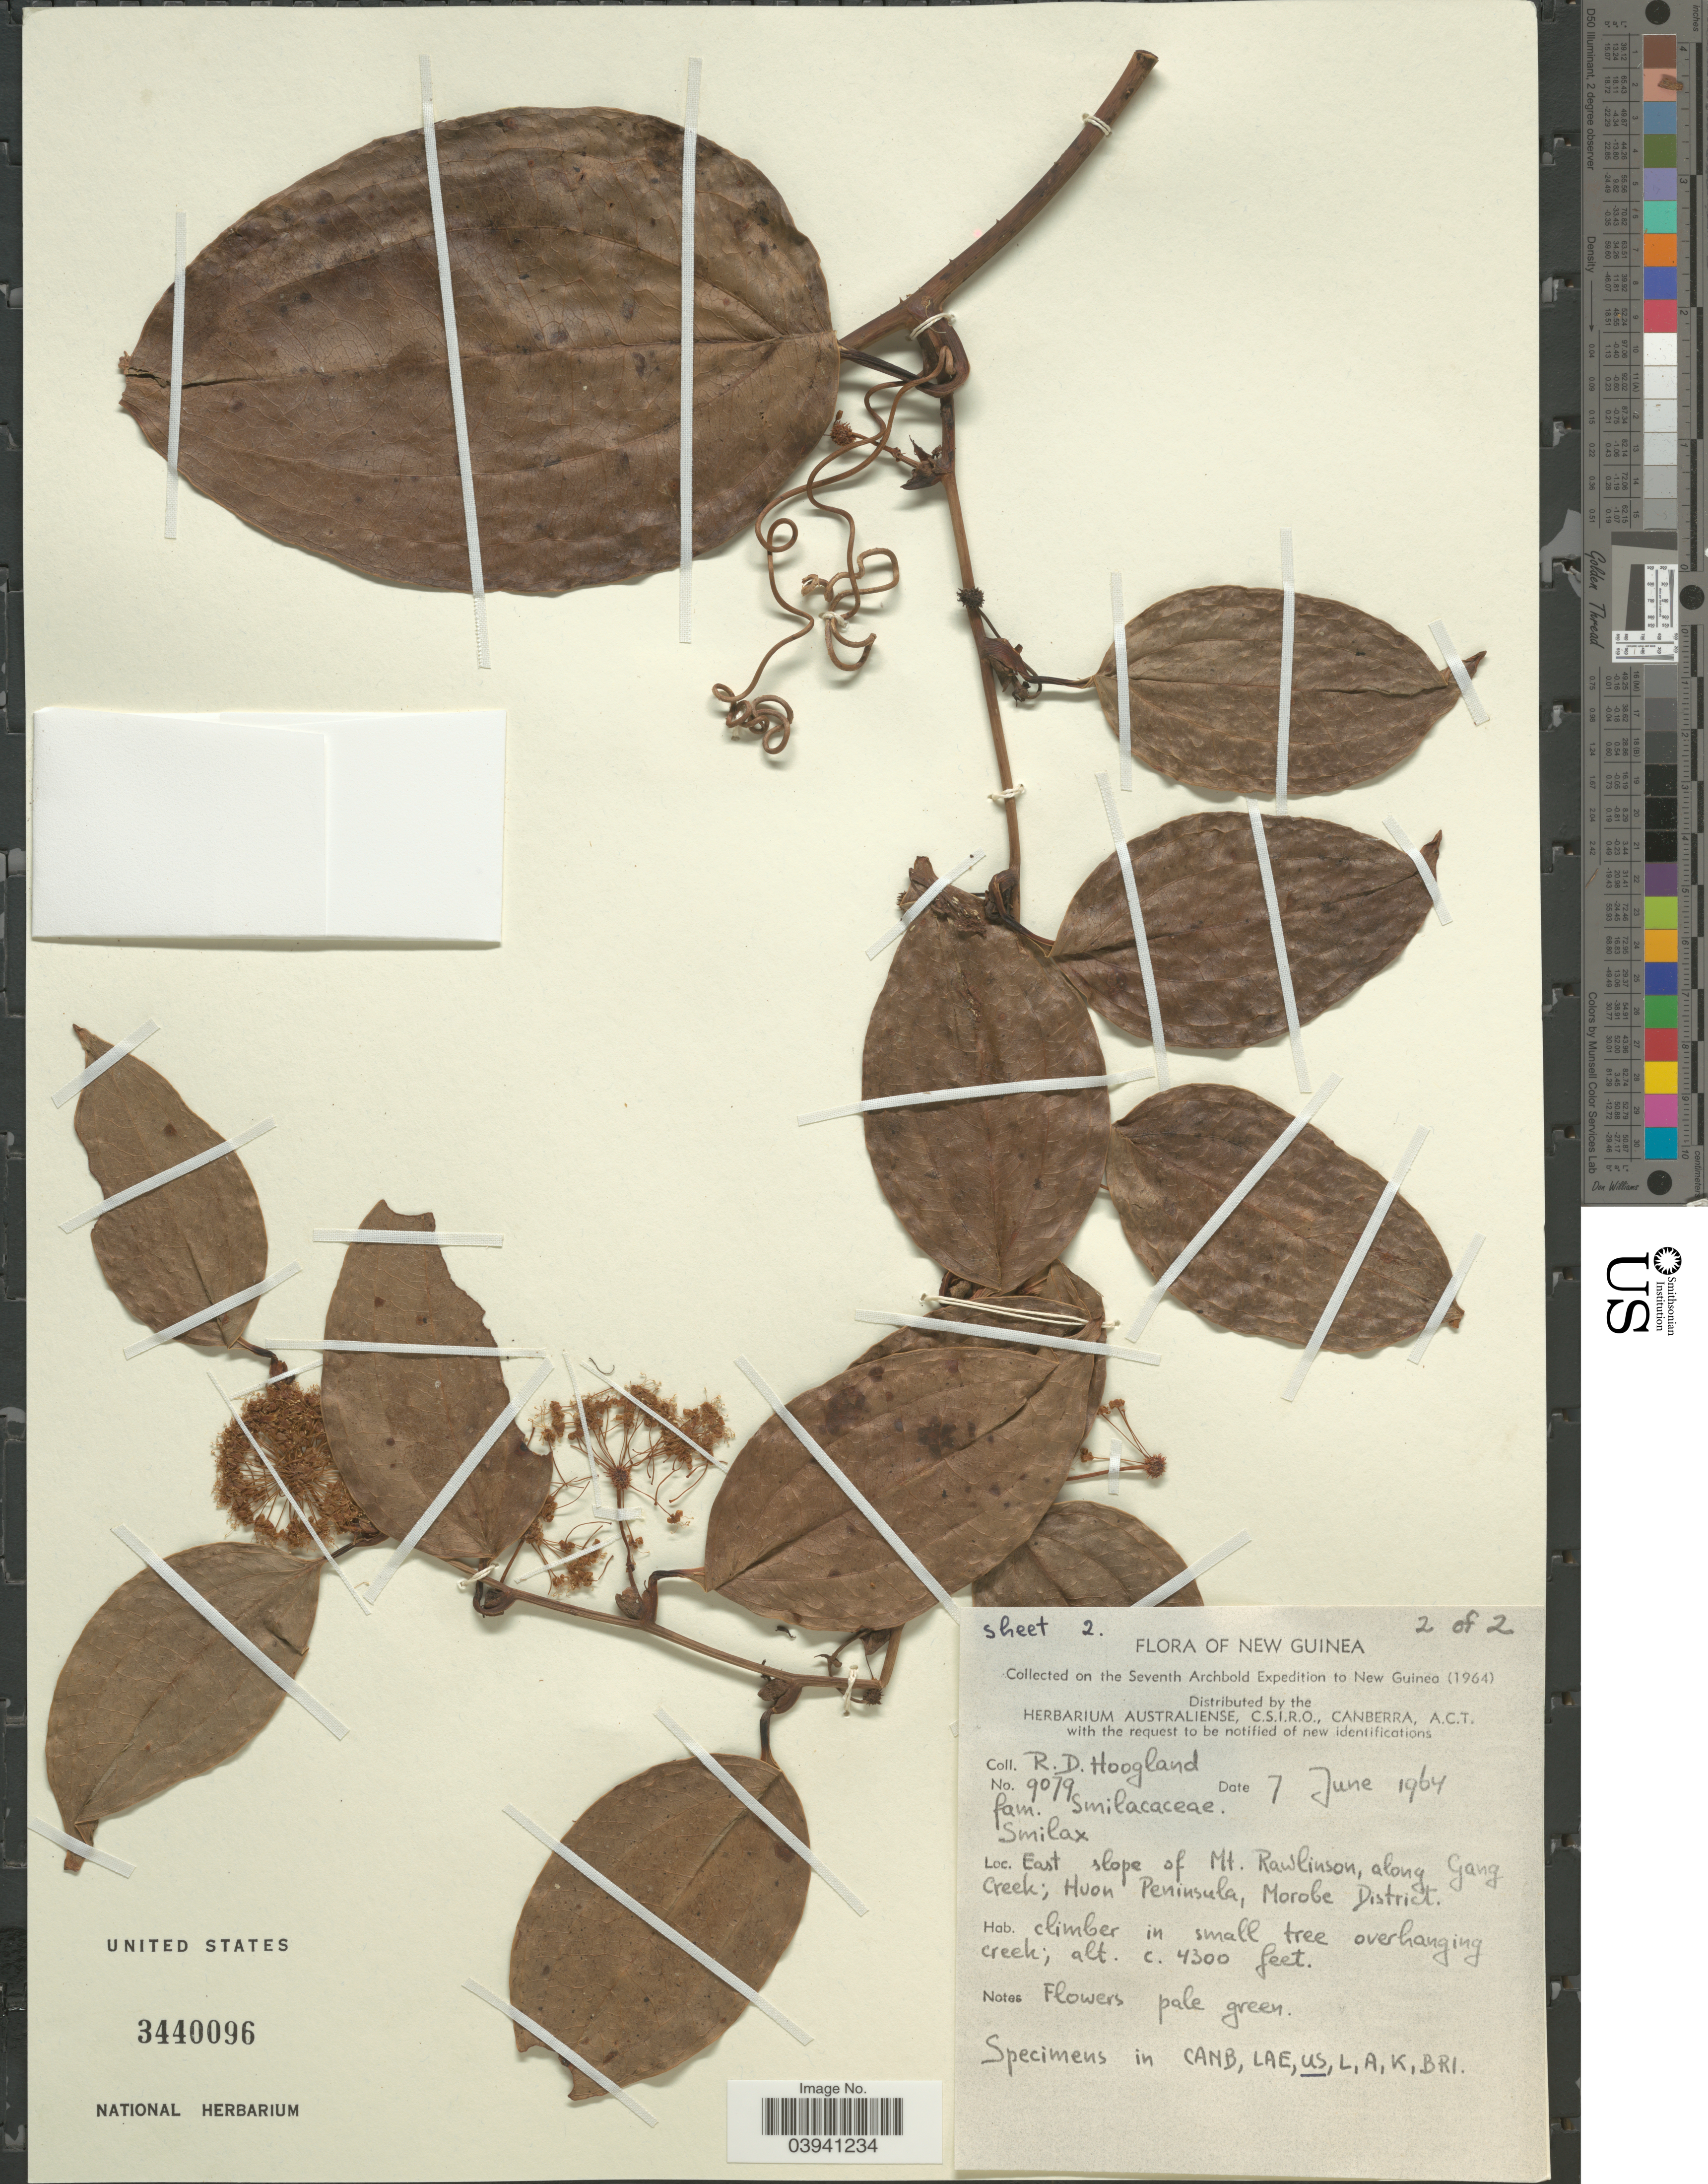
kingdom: Plantae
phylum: Tracheophyta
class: Liliopsida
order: Liliales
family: Smilacaceae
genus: Smilax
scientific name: Smilax sp.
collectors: R. D. Hoogland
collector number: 9079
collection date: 1964-06-07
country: Papua New Guinea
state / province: Morobe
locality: New Guinea. East slope of Mt. Rawlinson, along Gang Creek; Huon Peninsula, Morobe District.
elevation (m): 1311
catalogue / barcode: US 3440096